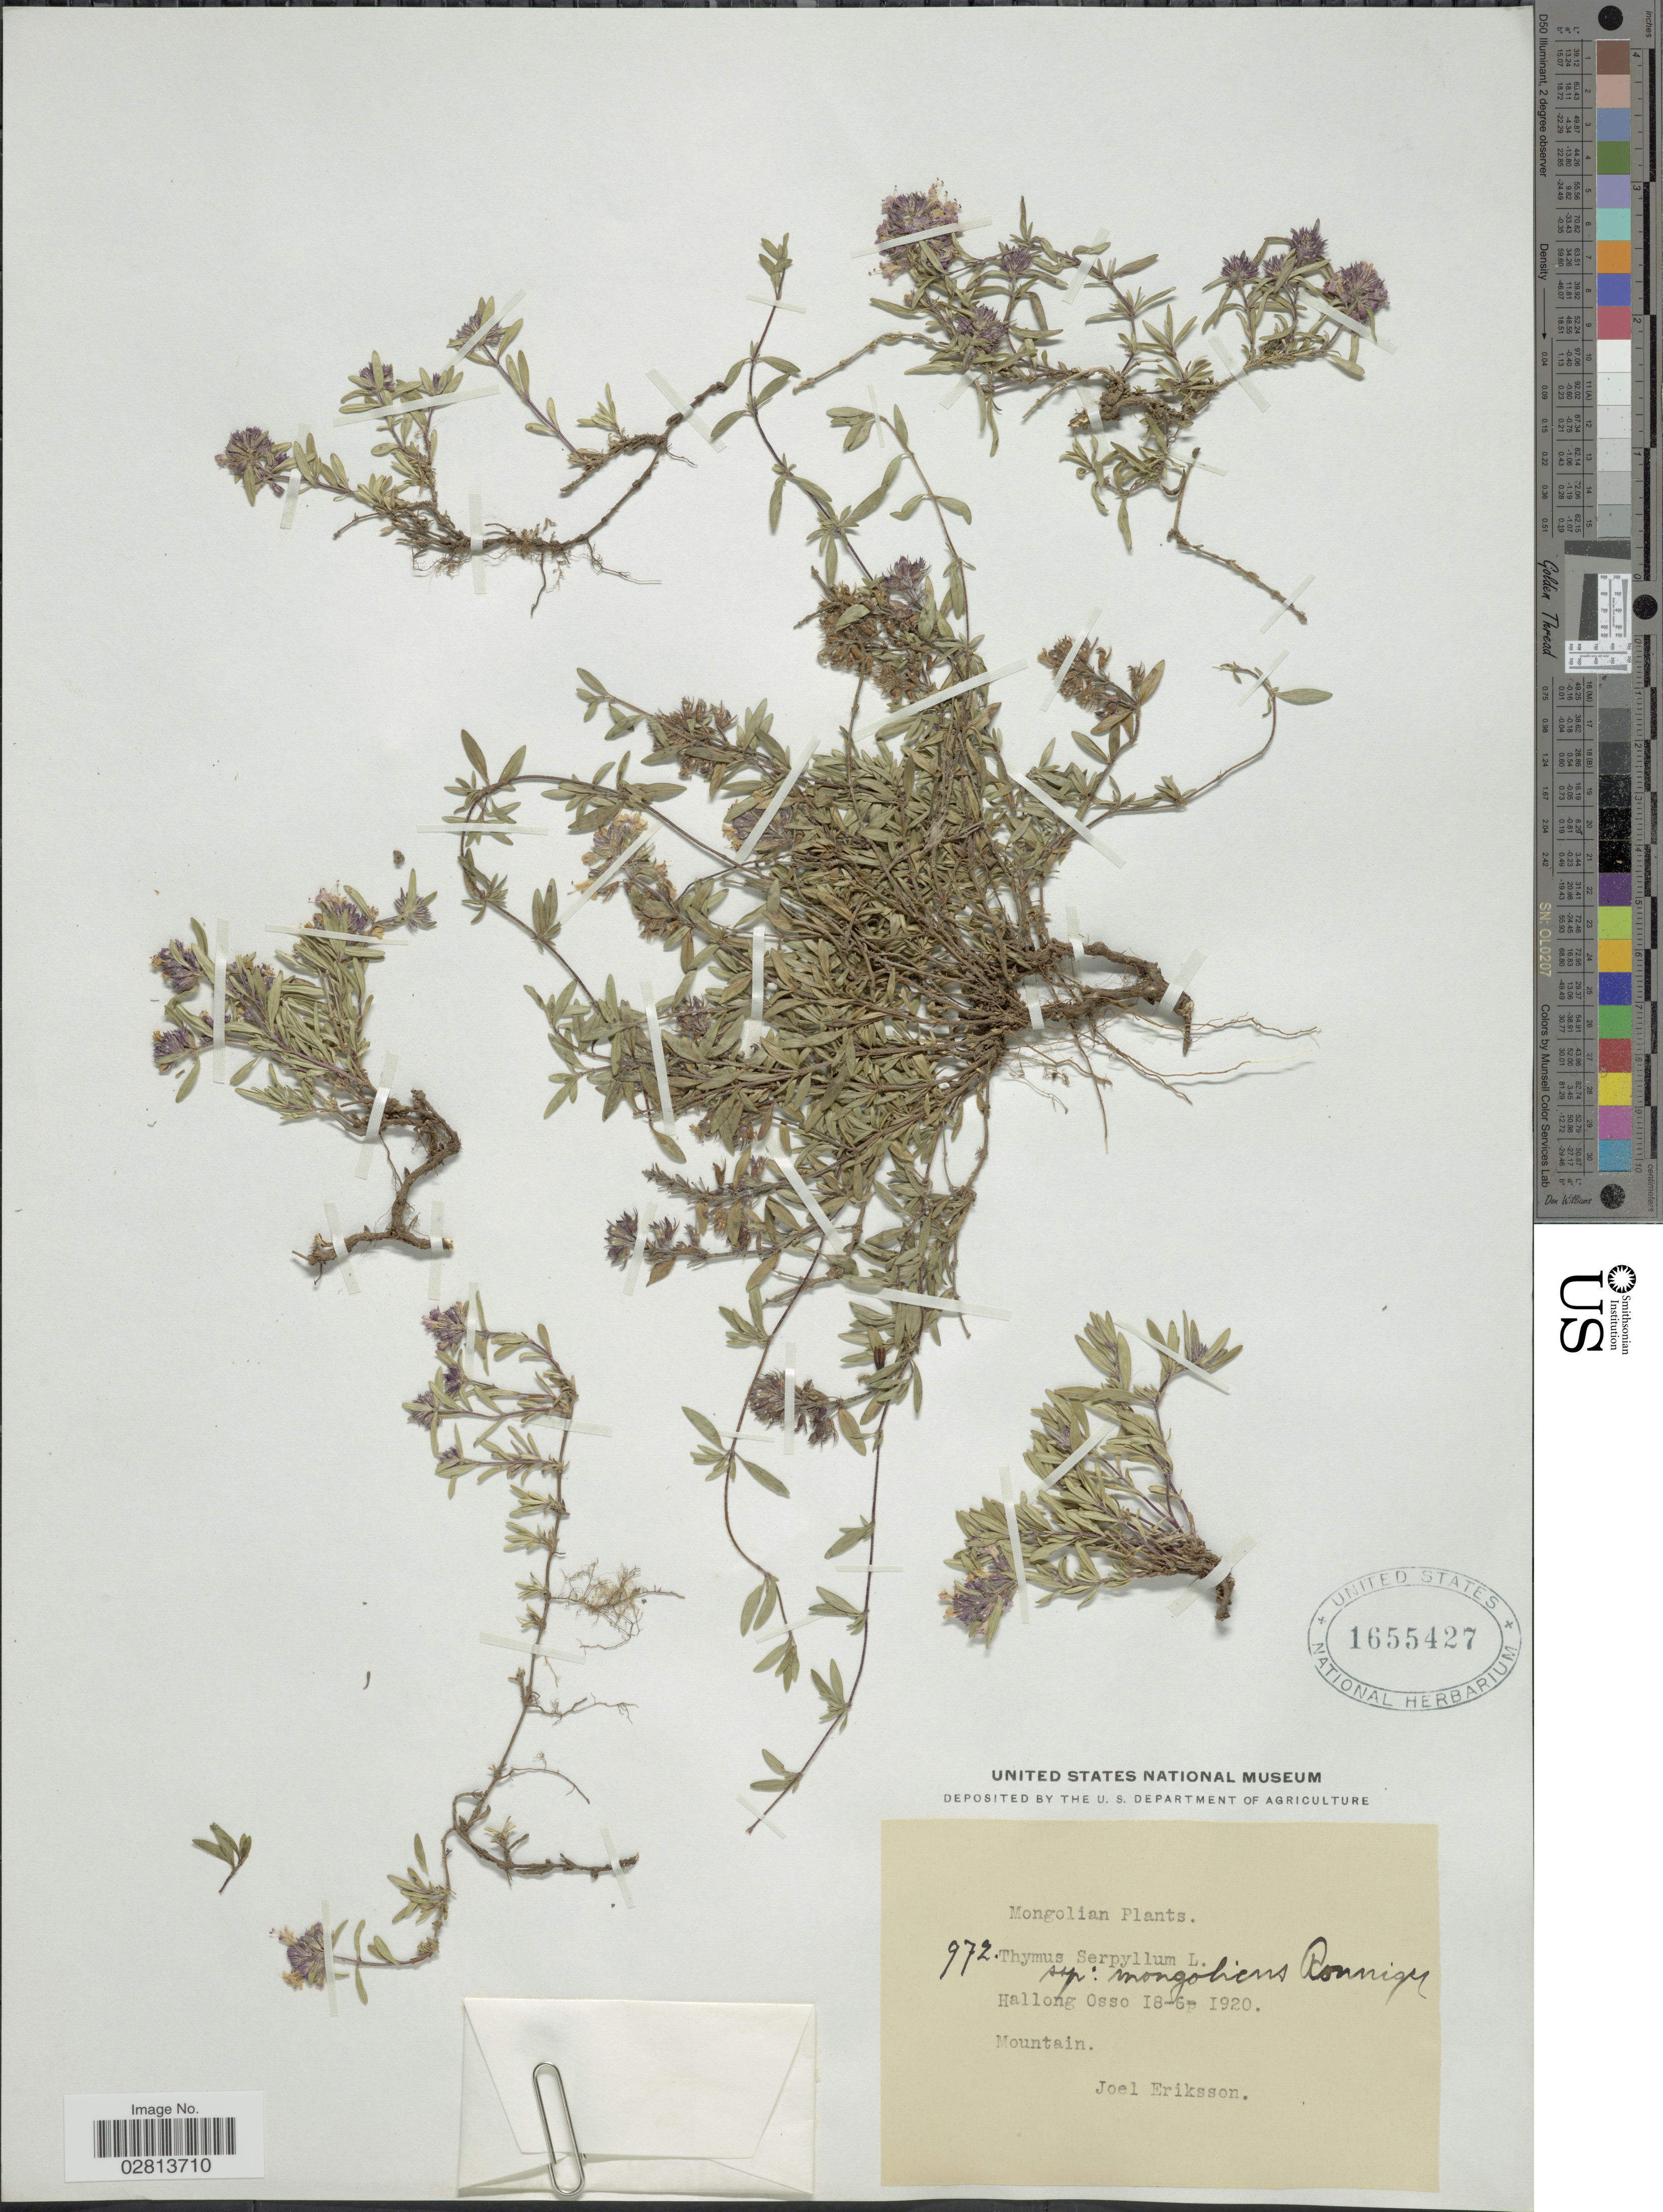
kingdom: Plantae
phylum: Tracheophyta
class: Magnoliopsida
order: Lamiales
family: Lamiaceae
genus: Thymus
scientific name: Thymus serpyllum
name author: L.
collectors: J. Eriksson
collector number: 972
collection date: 1920-06-18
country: Mongolia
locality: Mongolian. Hallong Osso.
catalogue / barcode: US 1655427